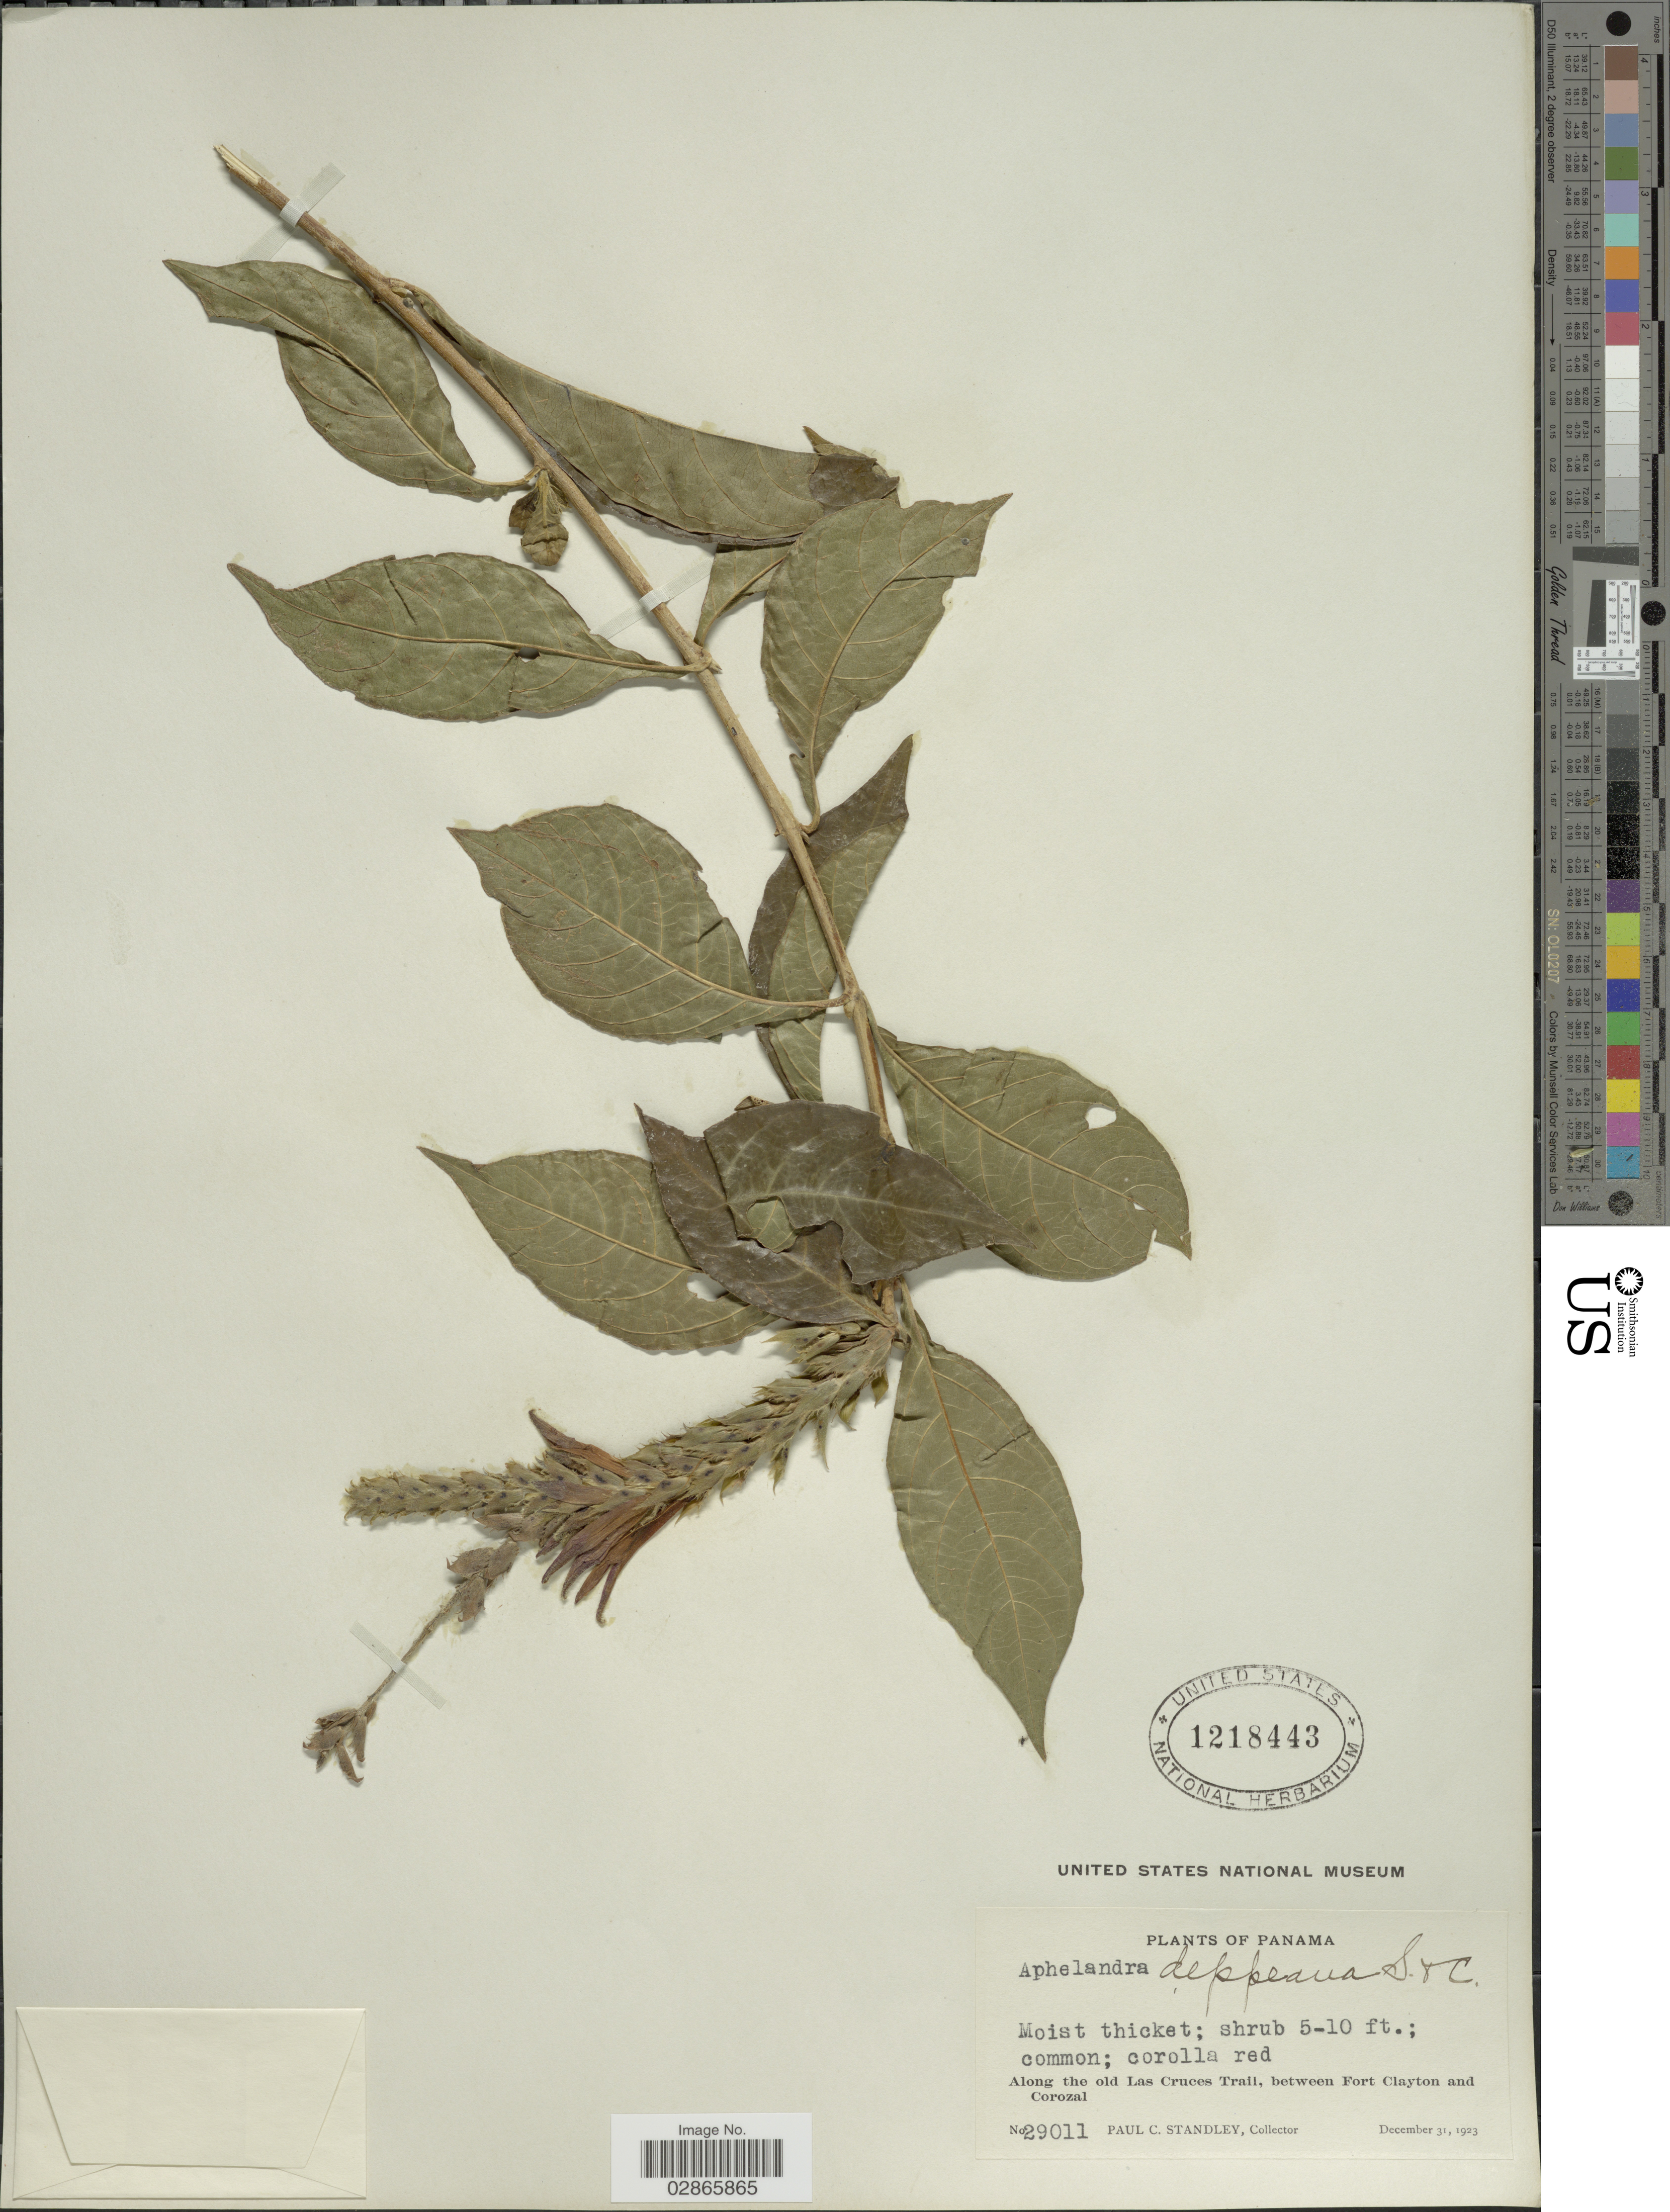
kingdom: Plantae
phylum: Tracheophyta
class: Magnoliopsida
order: Lamiales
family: Acanthaceae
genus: Aphelandra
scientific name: Aphelandra deppeana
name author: Schltdl. & Cham.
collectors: P. C. Standley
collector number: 29011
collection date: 1923-12-31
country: Panama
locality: Along the old Las Cruces Trail, between Fort Clayton and Corozal.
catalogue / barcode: US 1218443